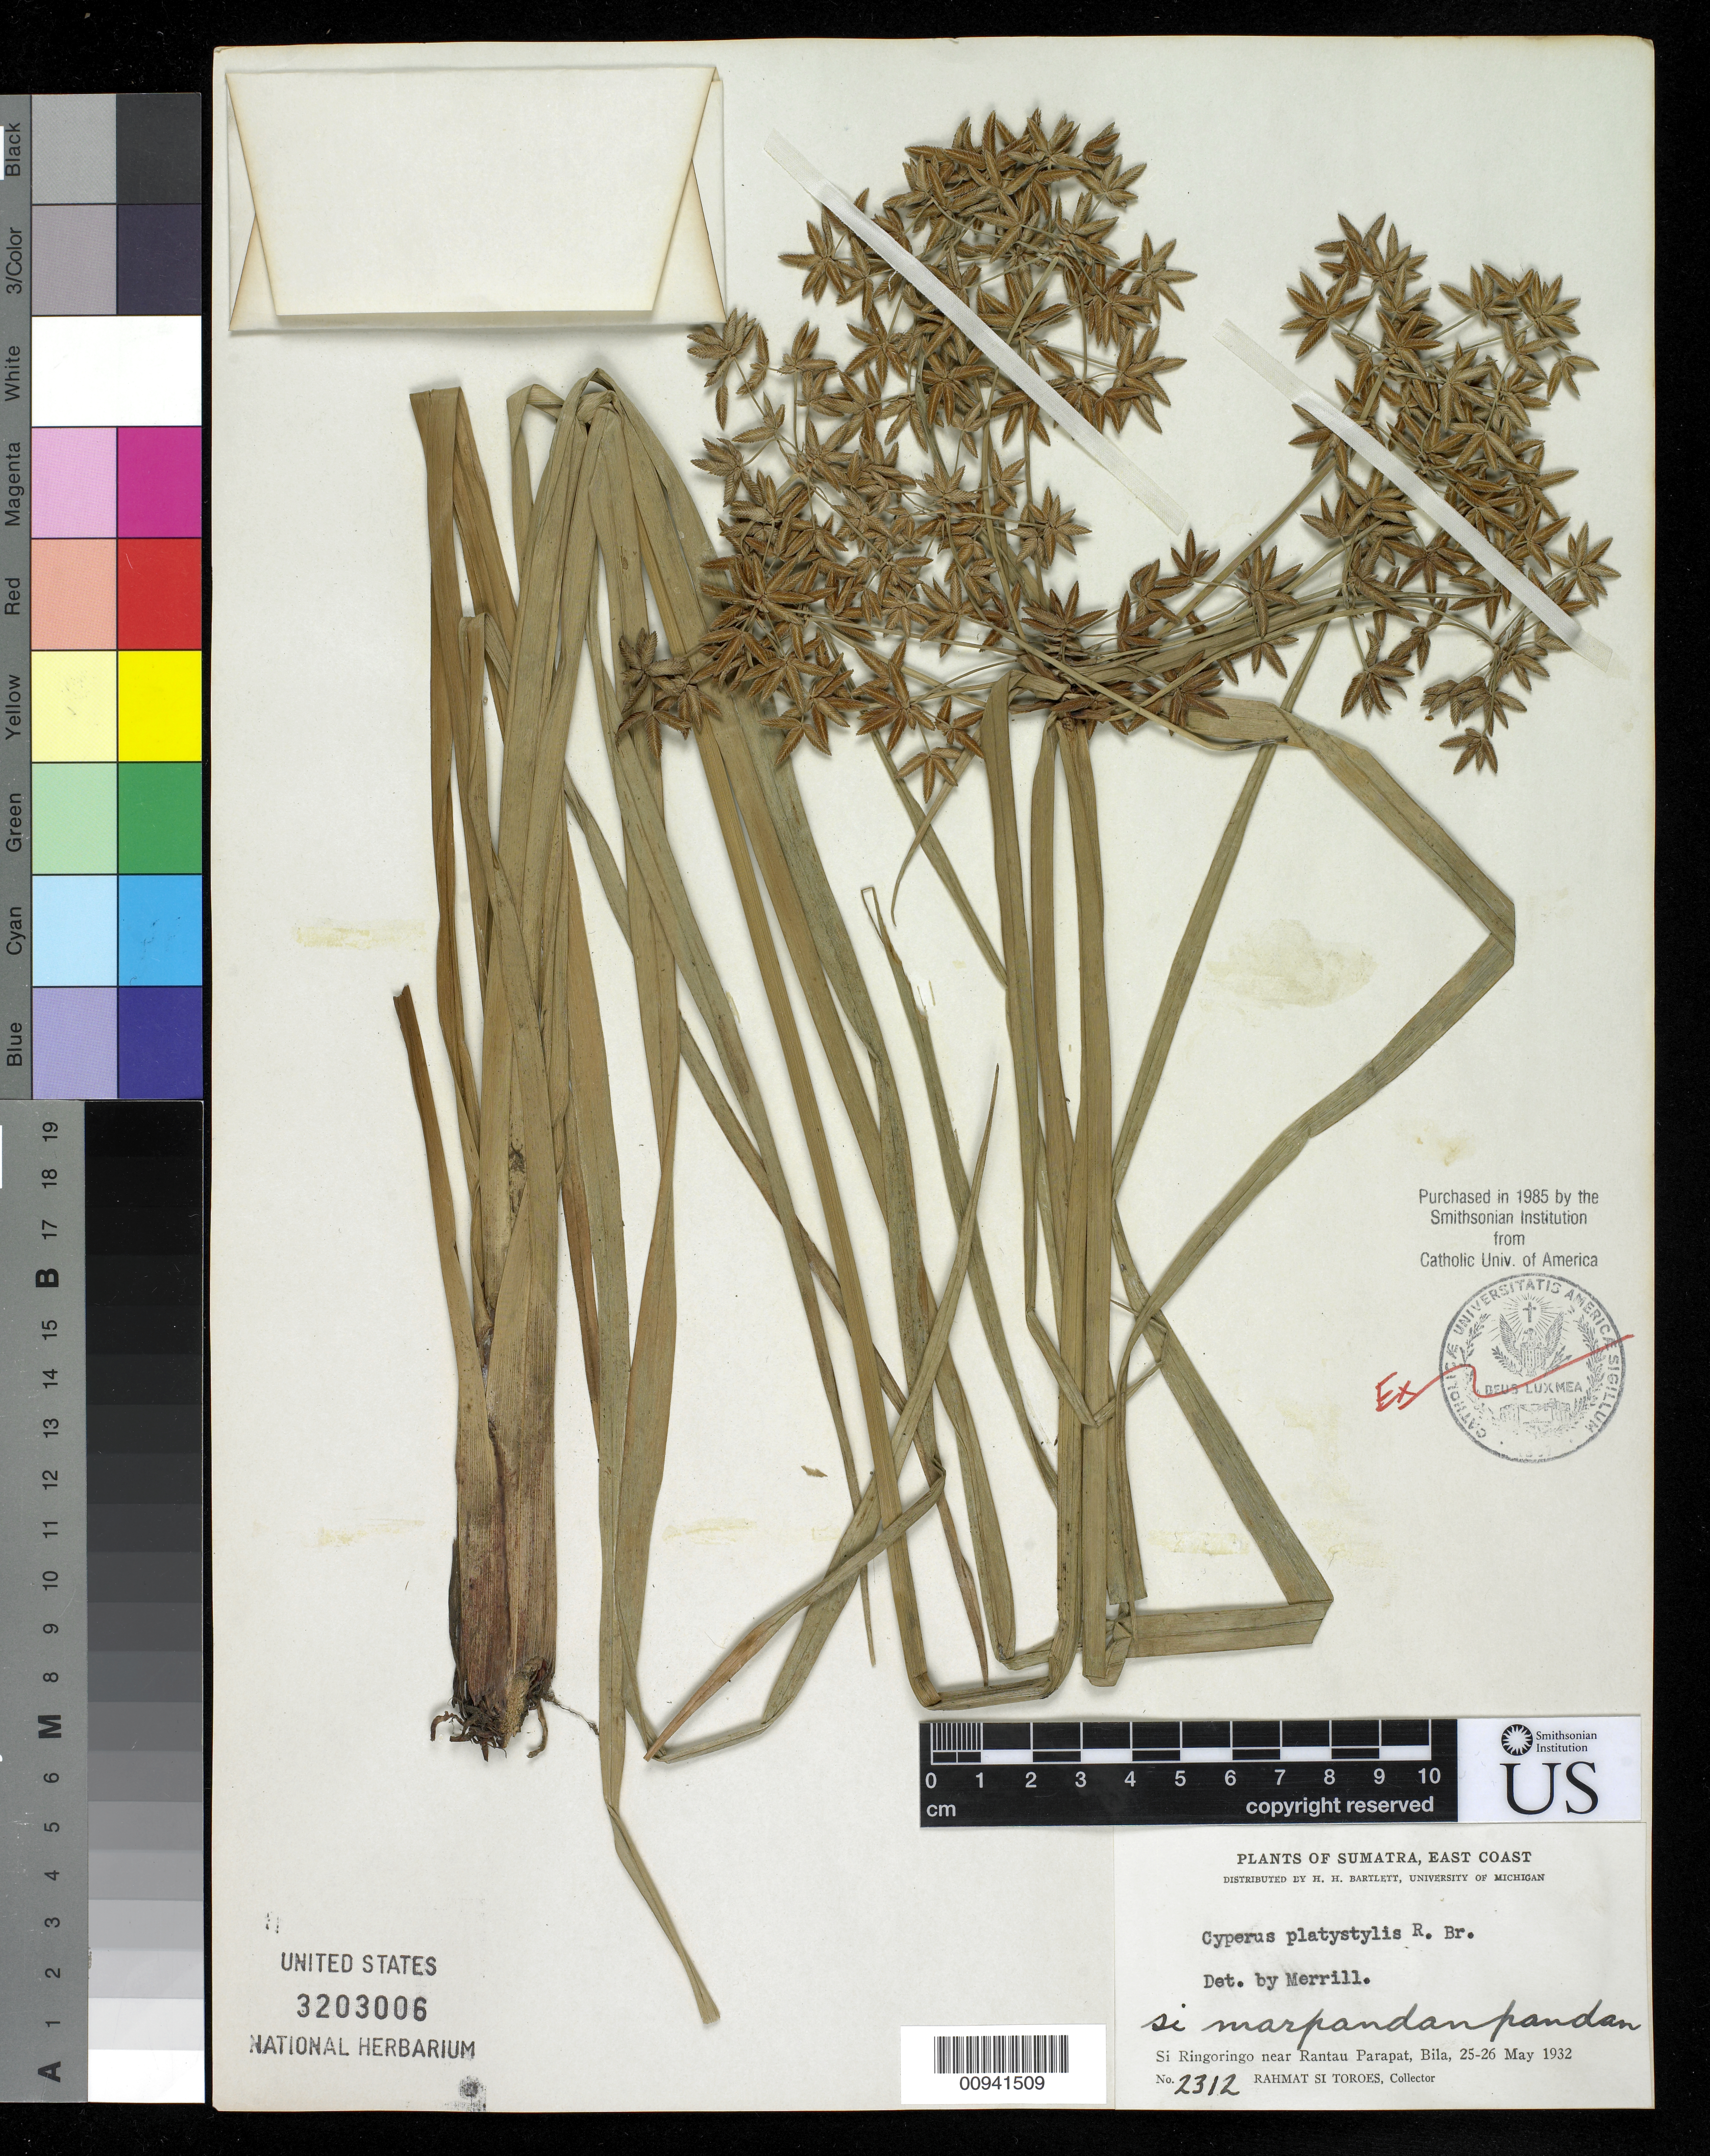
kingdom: Plantae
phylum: Tracheophyta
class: Liliopsida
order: Poales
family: Cyperaceae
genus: Cyperus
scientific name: Cyperus platystylis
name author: R. Br.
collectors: Rahmat Si Boeea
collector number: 2312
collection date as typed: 25 May 1932 and 26 May 1932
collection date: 1932-05-25,1932-05-26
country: Indonesia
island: Sumatra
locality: Si Ringoringo near Rantau Parapat, Bila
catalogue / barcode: US 3203006